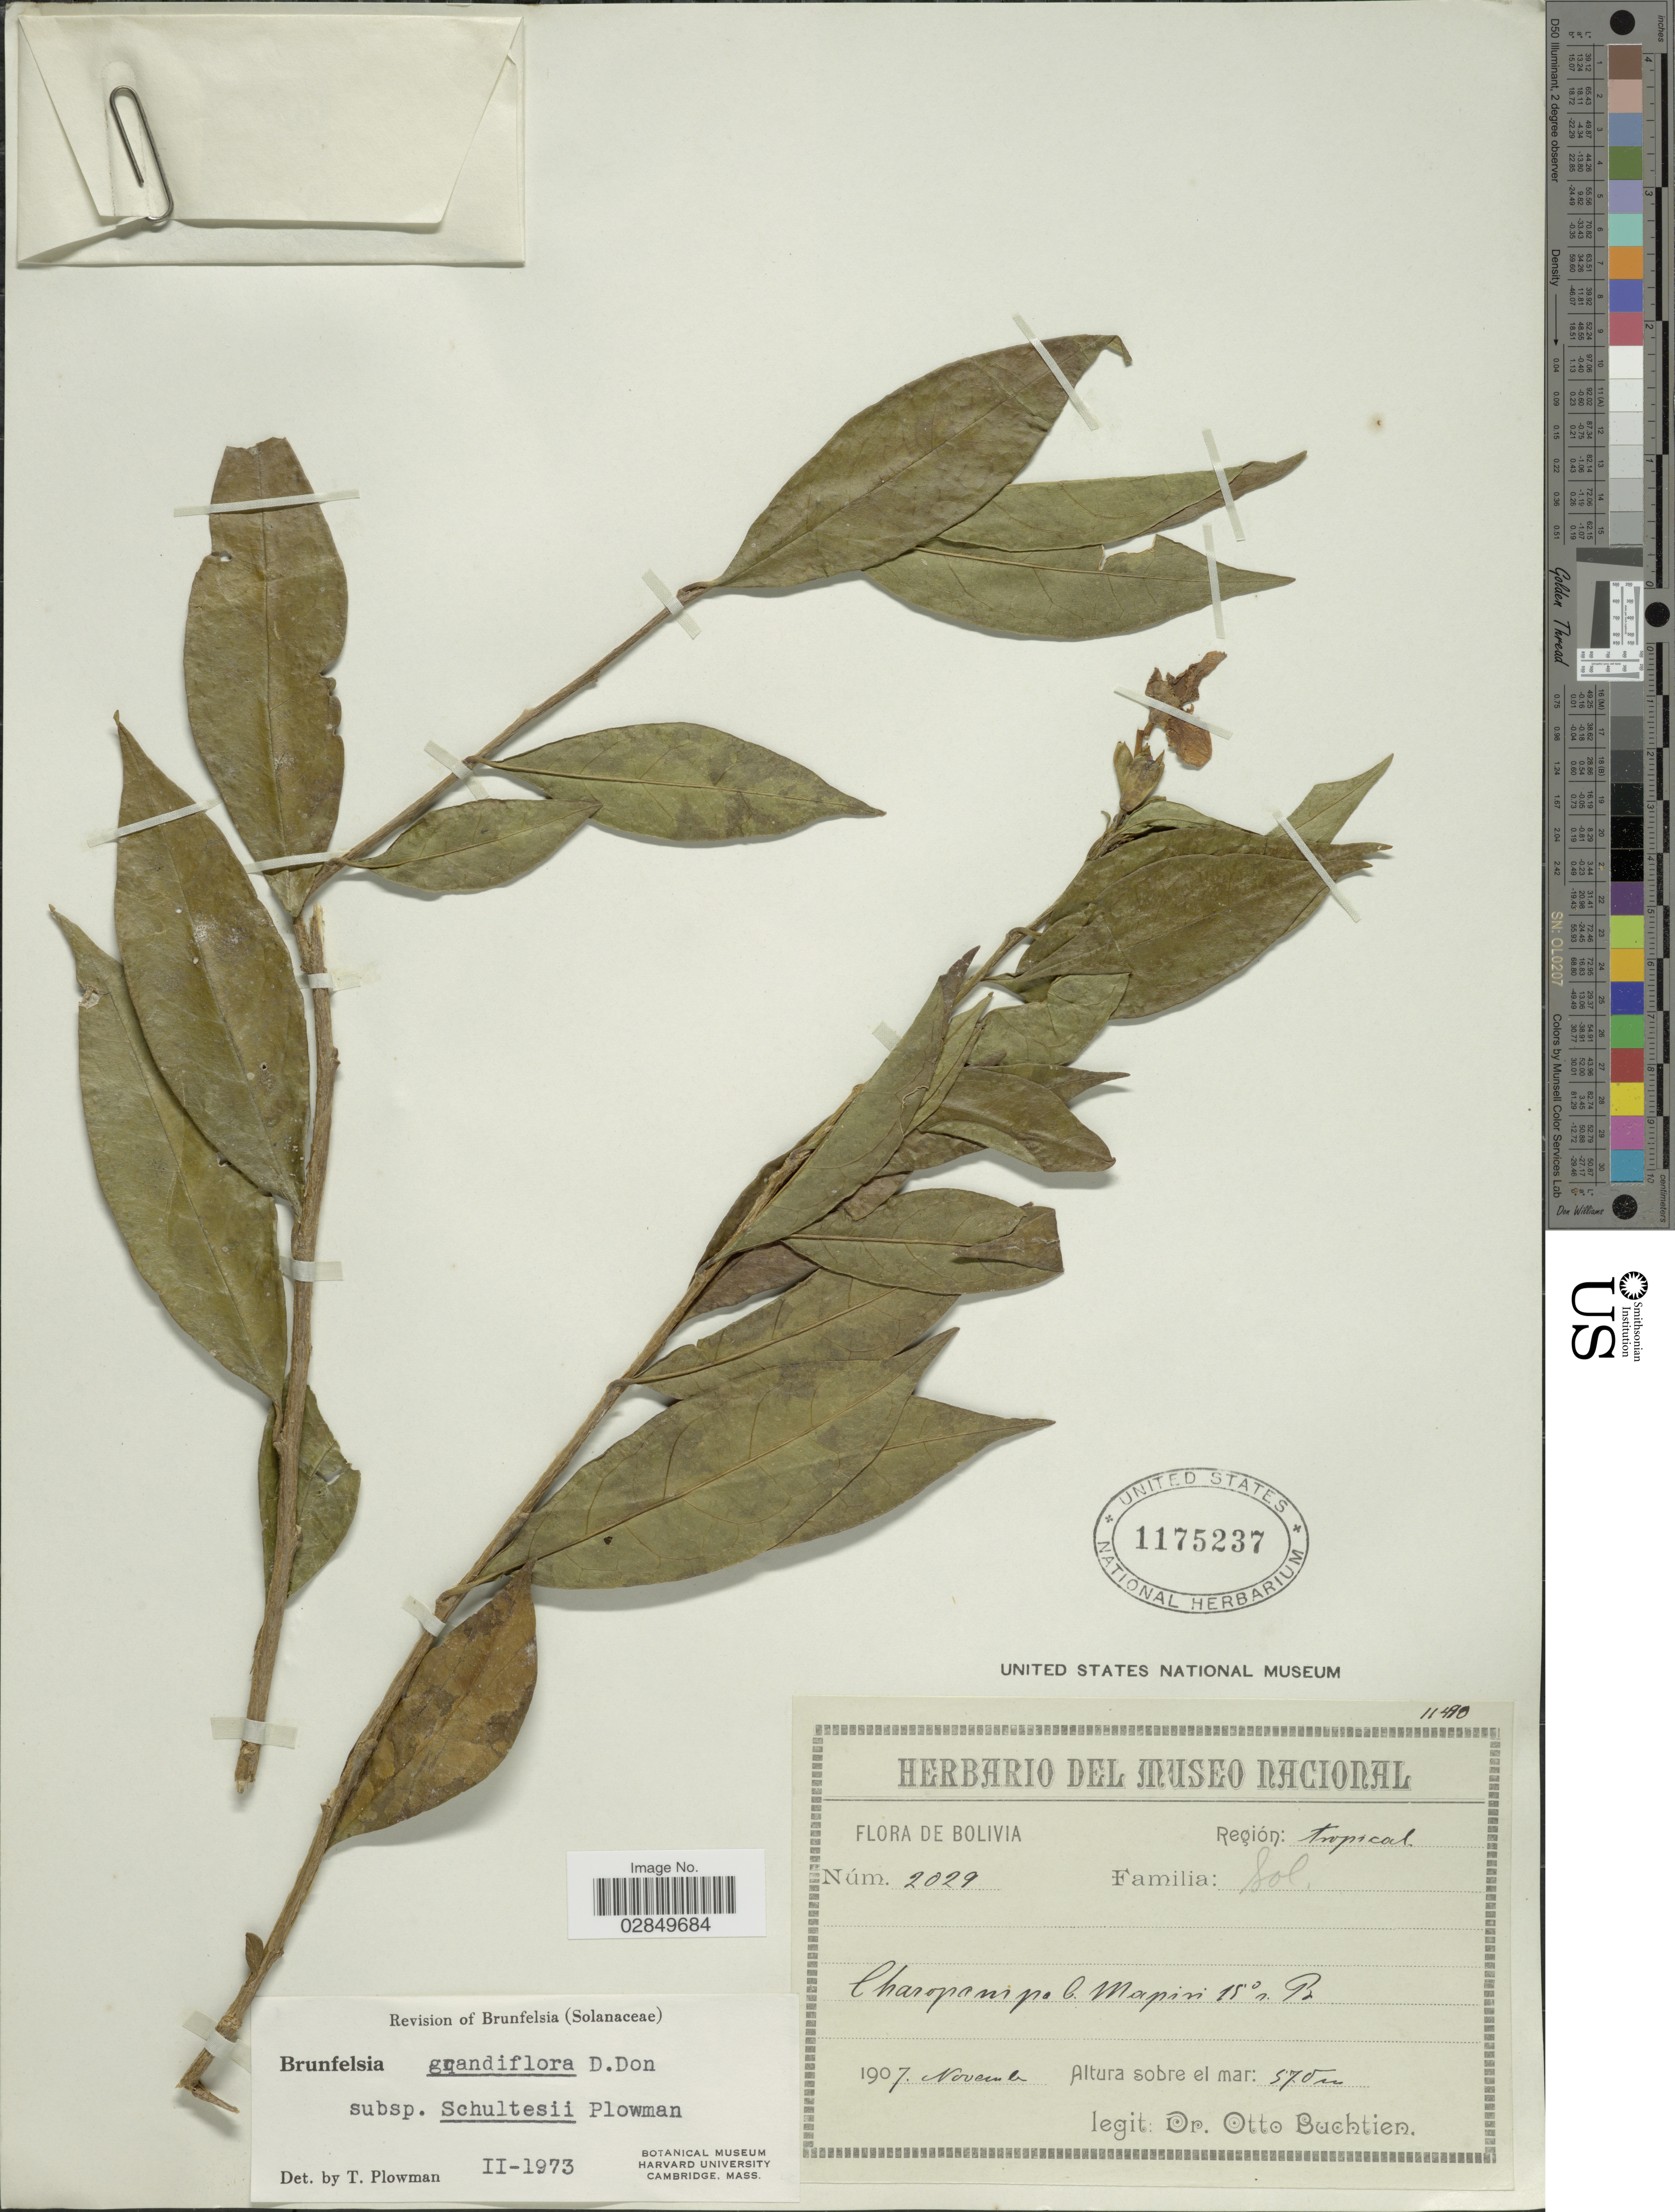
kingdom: Plantae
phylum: Tracheophyta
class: Magnoliopsida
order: Solanales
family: Solanaceae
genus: Brunfelsia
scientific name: Brunfelsia grandiflora subsp. schultesii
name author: Plowman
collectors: O. Buchtien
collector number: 2029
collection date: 1907-11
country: Bolivia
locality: Región Tropical. Charopanipo b. Mapiri.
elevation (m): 570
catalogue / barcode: US 1175237